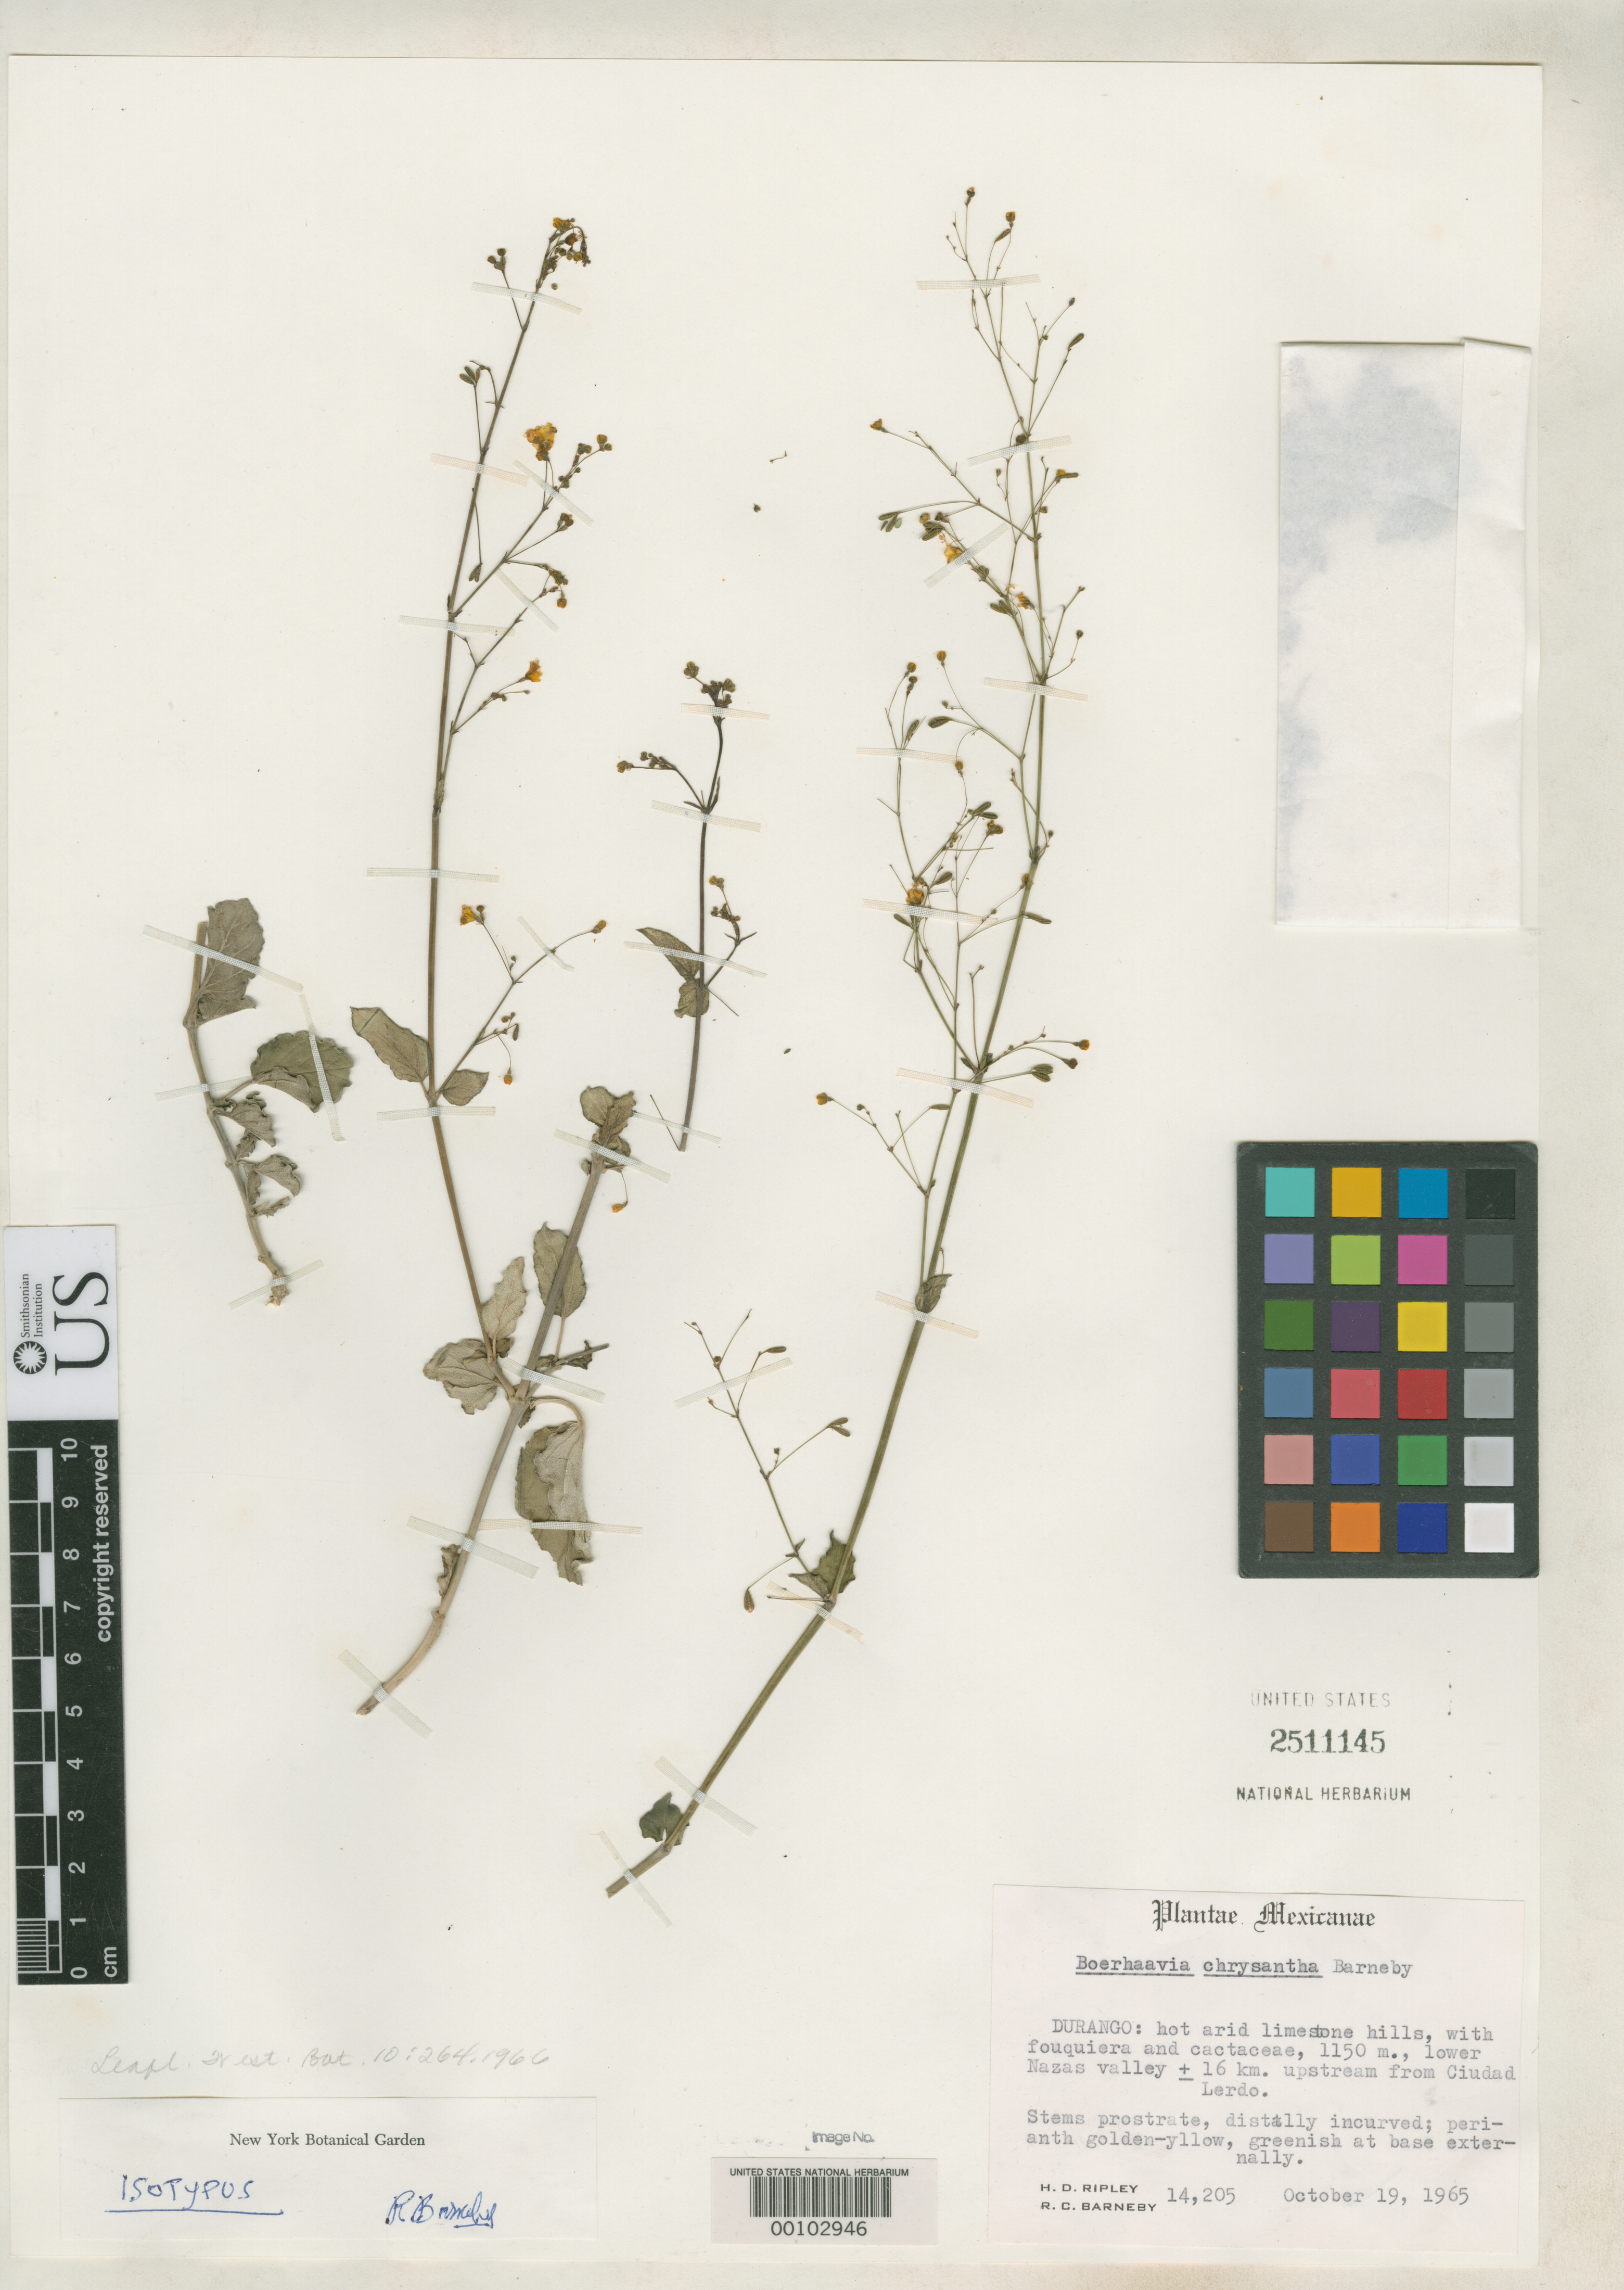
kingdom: Plantae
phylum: Tracheophyta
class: Magnoliopsida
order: Caryophyllales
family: Nyctaginaceae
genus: Boerhavia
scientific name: Boerhavia chrysantha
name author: Barneby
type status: Isotype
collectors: H. Ripley & R. C. Barneby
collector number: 14205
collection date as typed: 19 Oct 1965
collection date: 1965-10-19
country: Mexico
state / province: Durango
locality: Nazas Valley, Lerdo.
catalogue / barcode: US 2511145